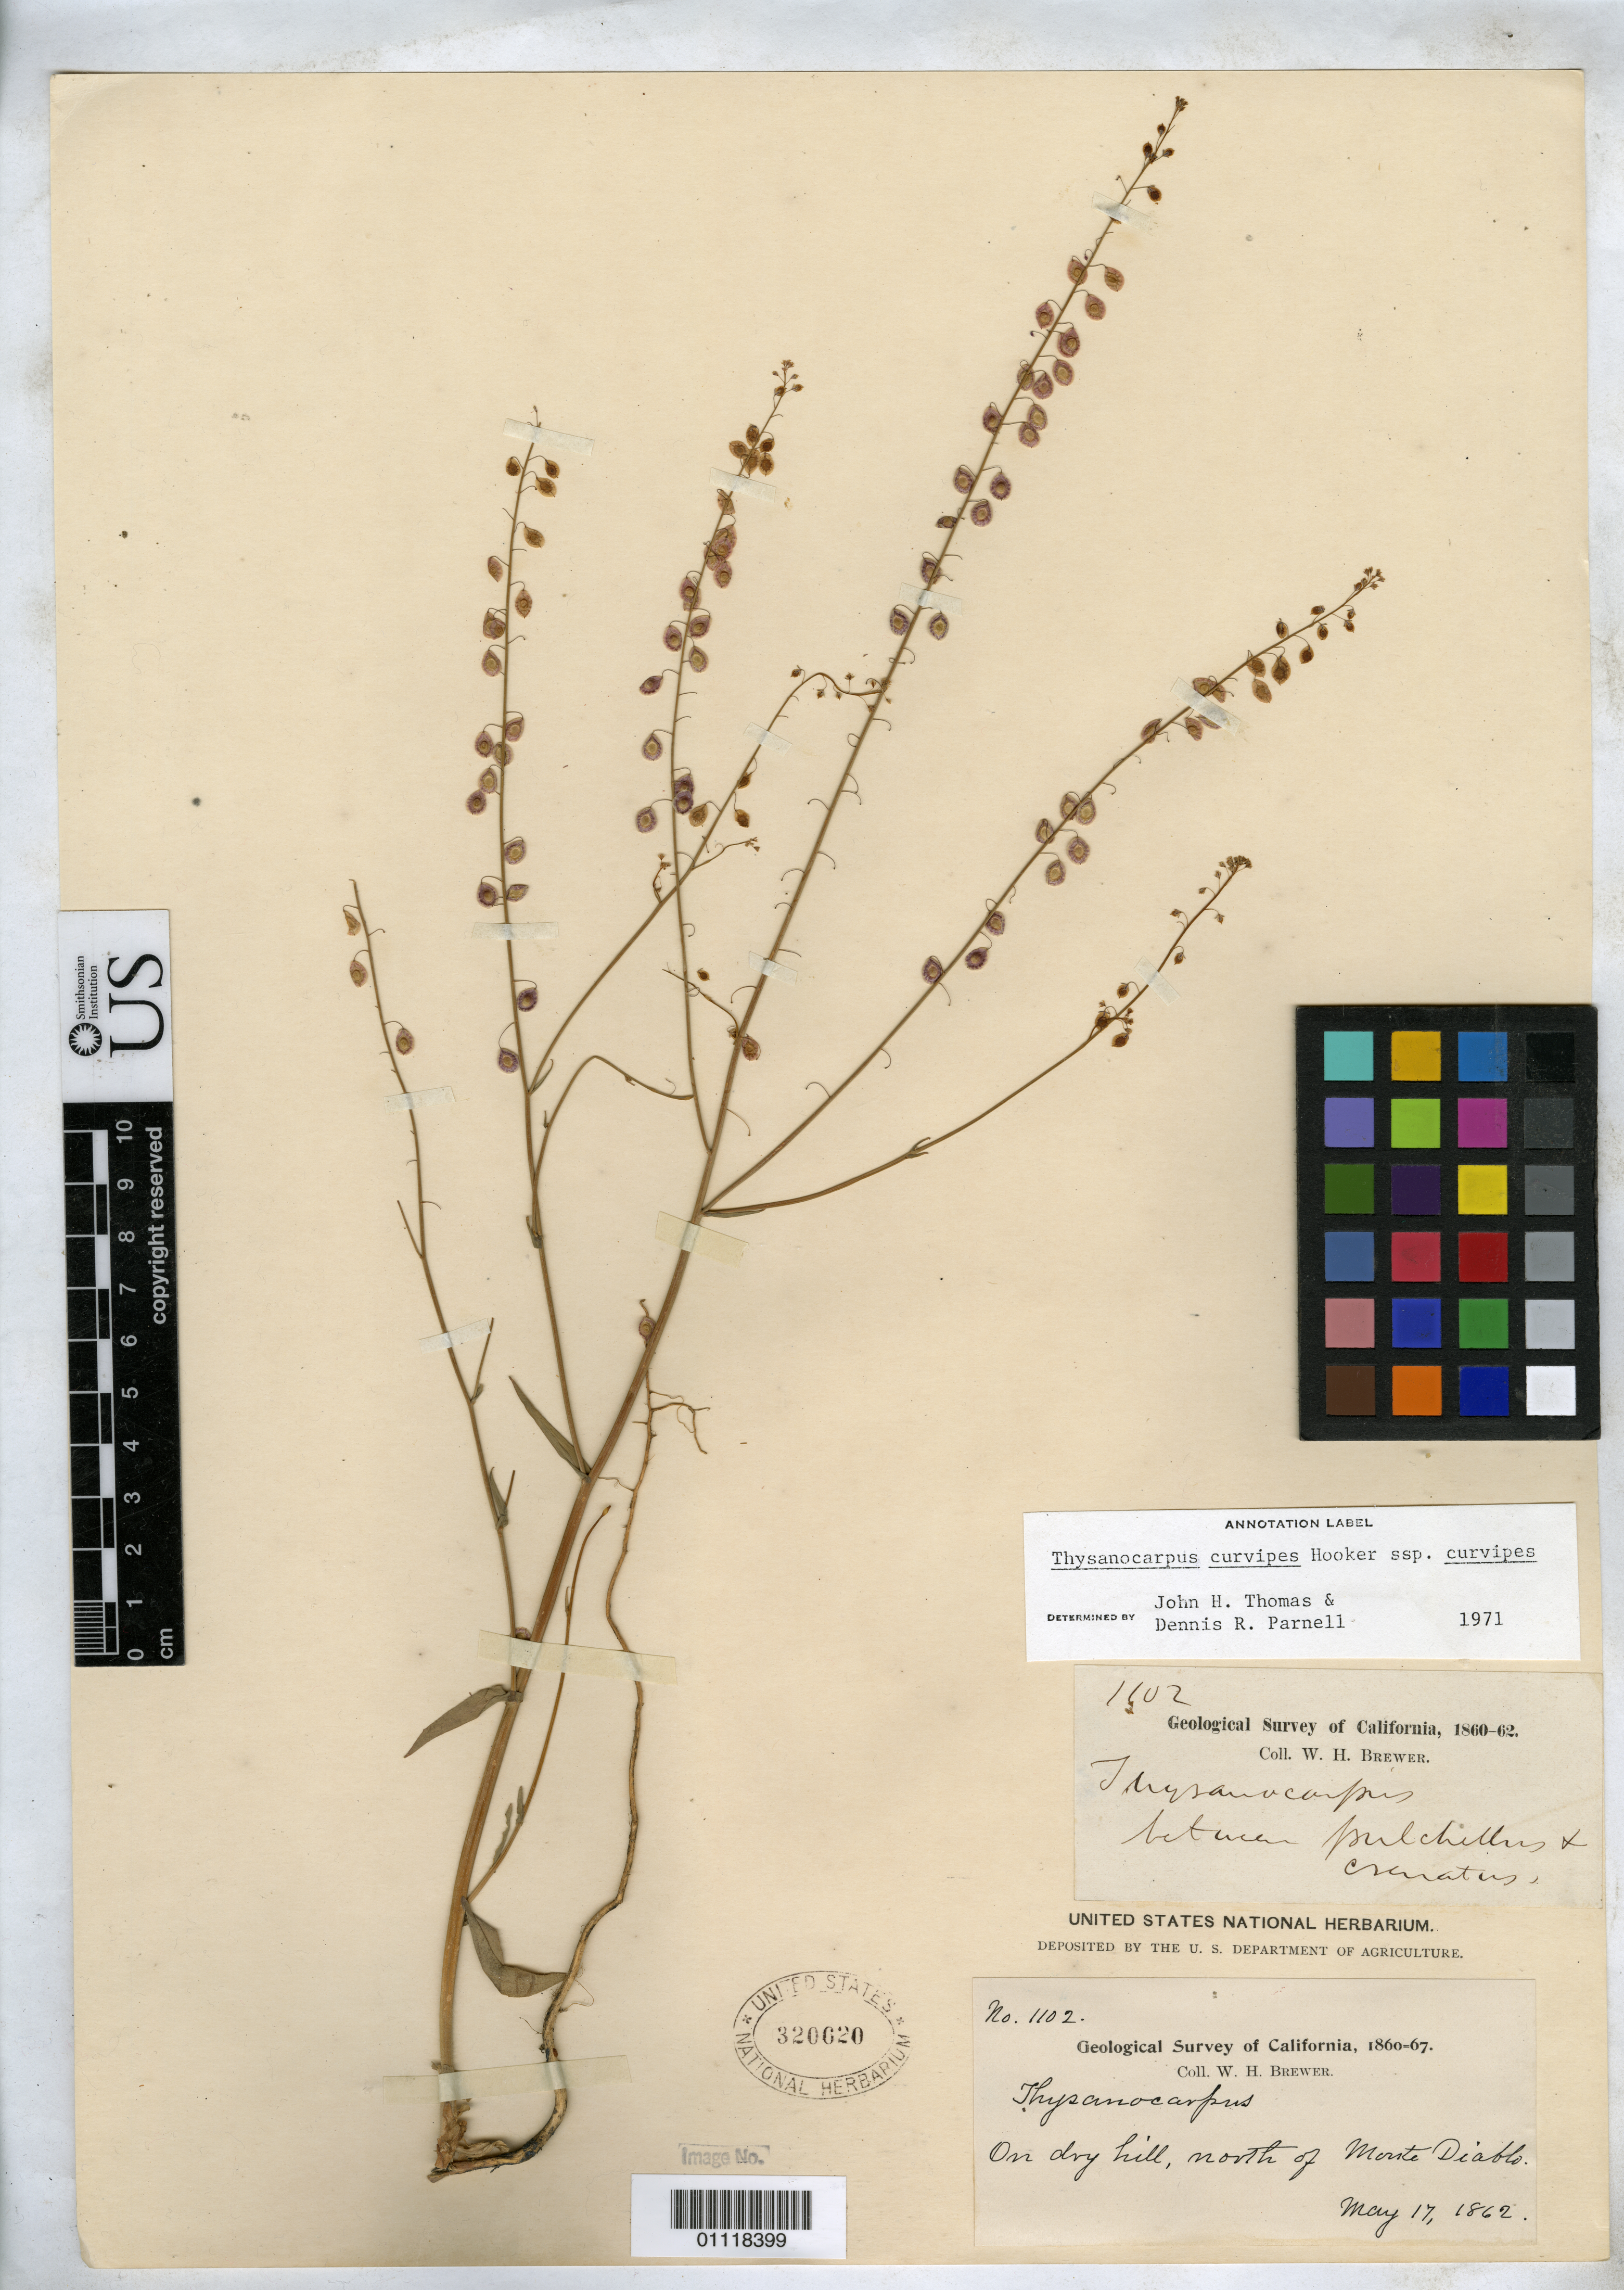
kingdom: Plantae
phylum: Tracheophyta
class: Magnoliopsida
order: Brassicales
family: Brassicaceae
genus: Thysanocarpus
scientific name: Thysanocarpus curvipes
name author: Hook.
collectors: W. H. Brewer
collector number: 1102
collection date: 1862-05-17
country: United States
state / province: California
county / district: Contra Costa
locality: North of Monte Diablo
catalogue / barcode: US 320620